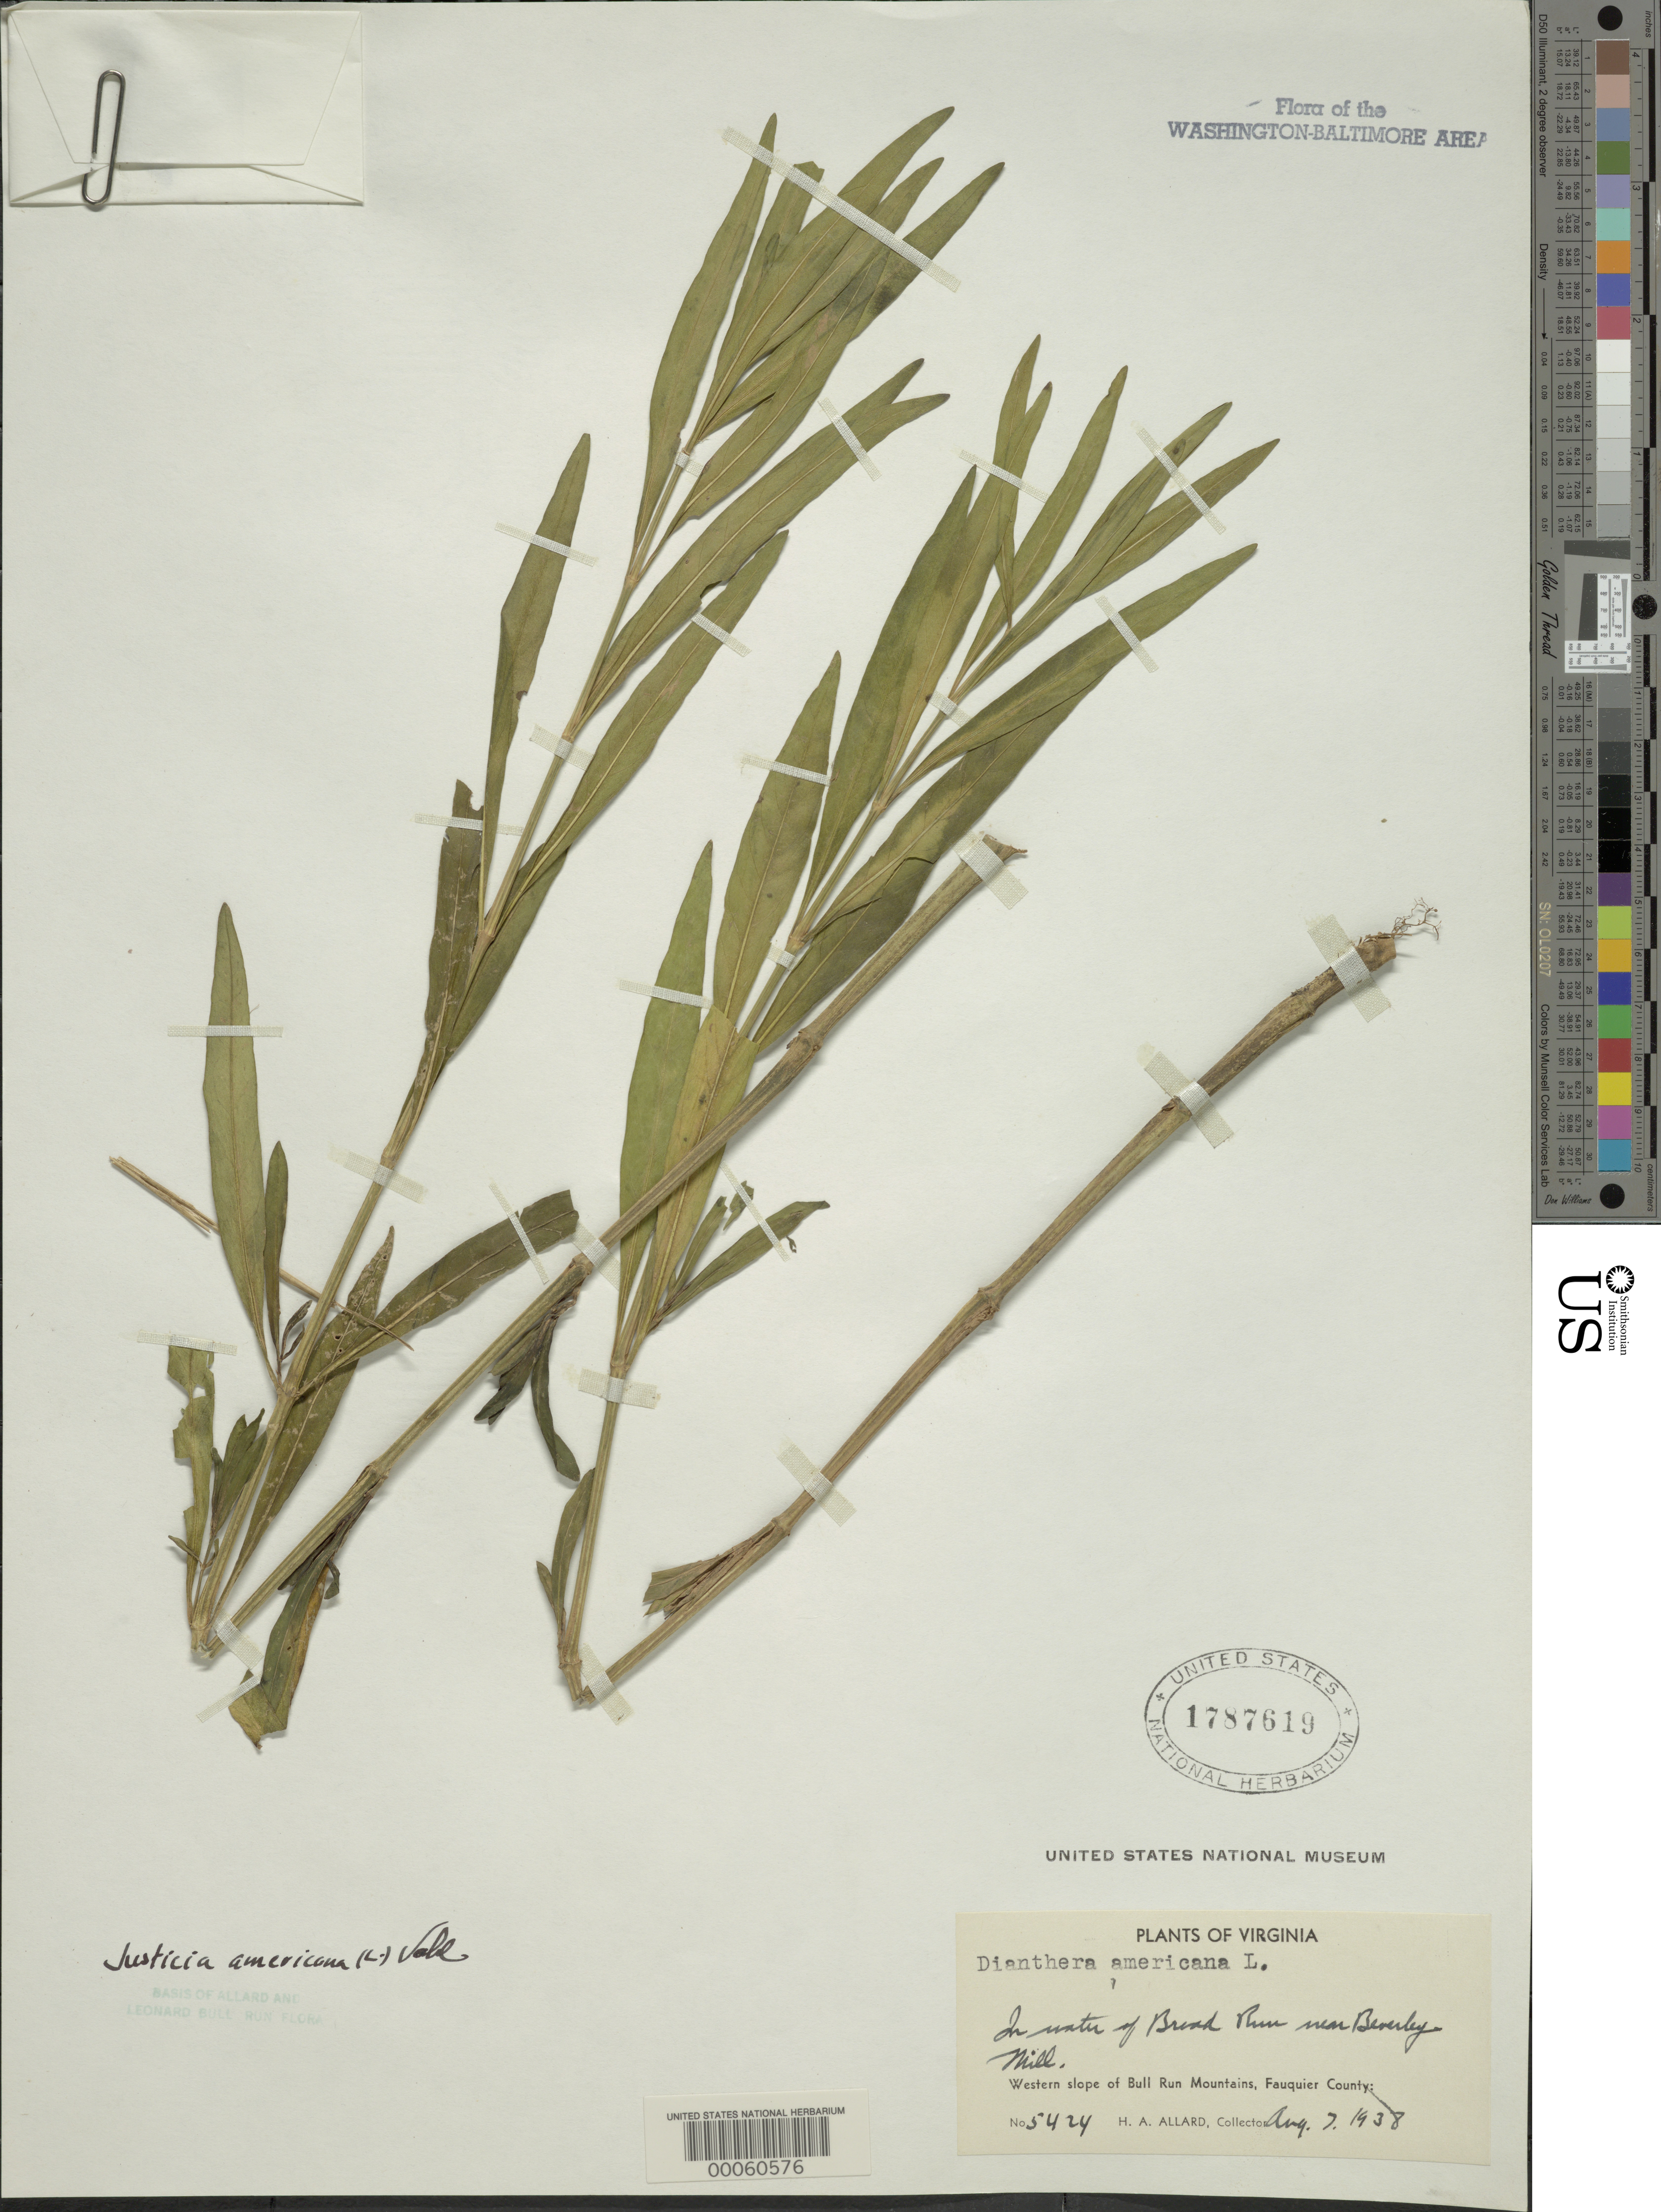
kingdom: Plantae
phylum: Tracheophyta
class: Magnoliopsida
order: Lamiales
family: Acanthaceae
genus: Justicia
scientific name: Justicia americana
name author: (L.) Vahl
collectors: H. A. Allard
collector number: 5424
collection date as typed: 07 Aug 1938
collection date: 1938-08-07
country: United States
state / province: Virginia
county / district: Fauquier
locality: Broad Run, near Beverley Mill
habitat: In water, western slope of Bull Run Mountain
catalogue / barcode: US 1787619